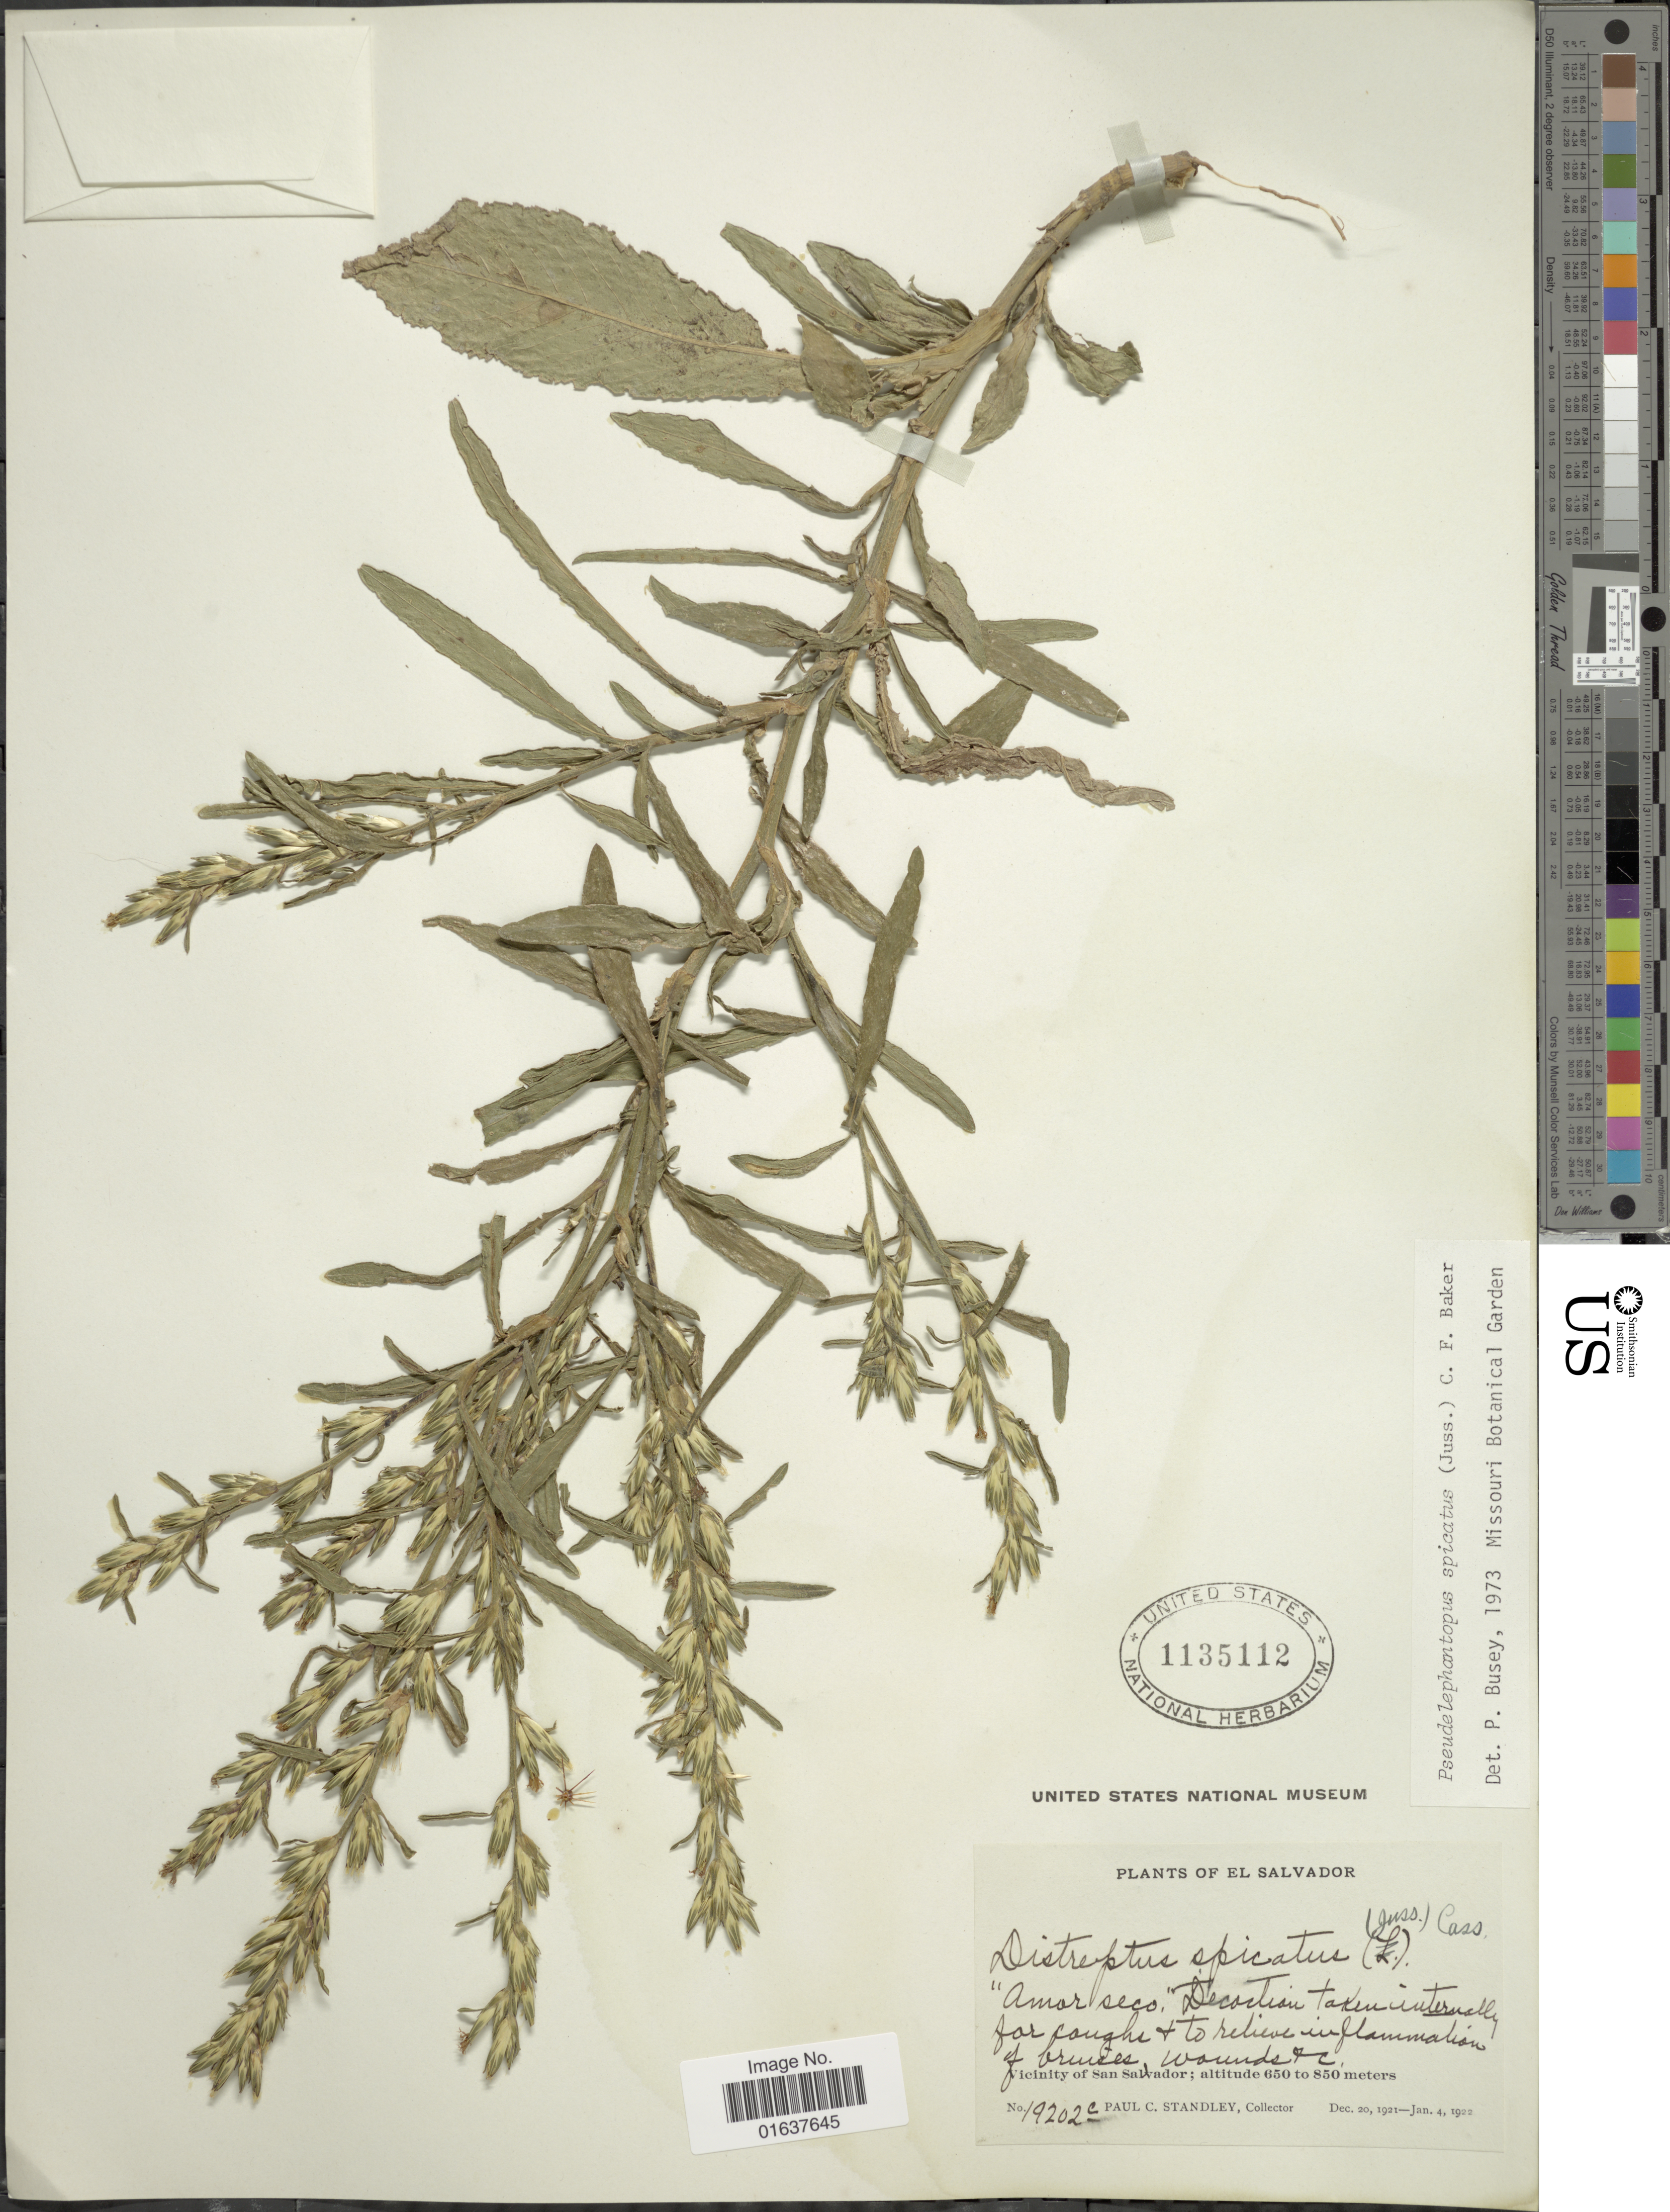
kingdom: Plantae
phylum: Tracheophyta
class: Magnoliopsida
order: Asterales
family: Asteraceae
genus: Pseudelephantopus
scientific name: Pseudelephantopus spicatus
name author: (Juss. ex Aubl.) C.F. Baker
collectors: P. C. Standley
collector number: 19202c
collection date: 1922-01-04/1922-12-20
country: El Salvador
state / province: San Salvador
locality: Amor Secoo. Vicinity of San Salvador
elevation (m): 650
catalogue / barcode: US 1135112